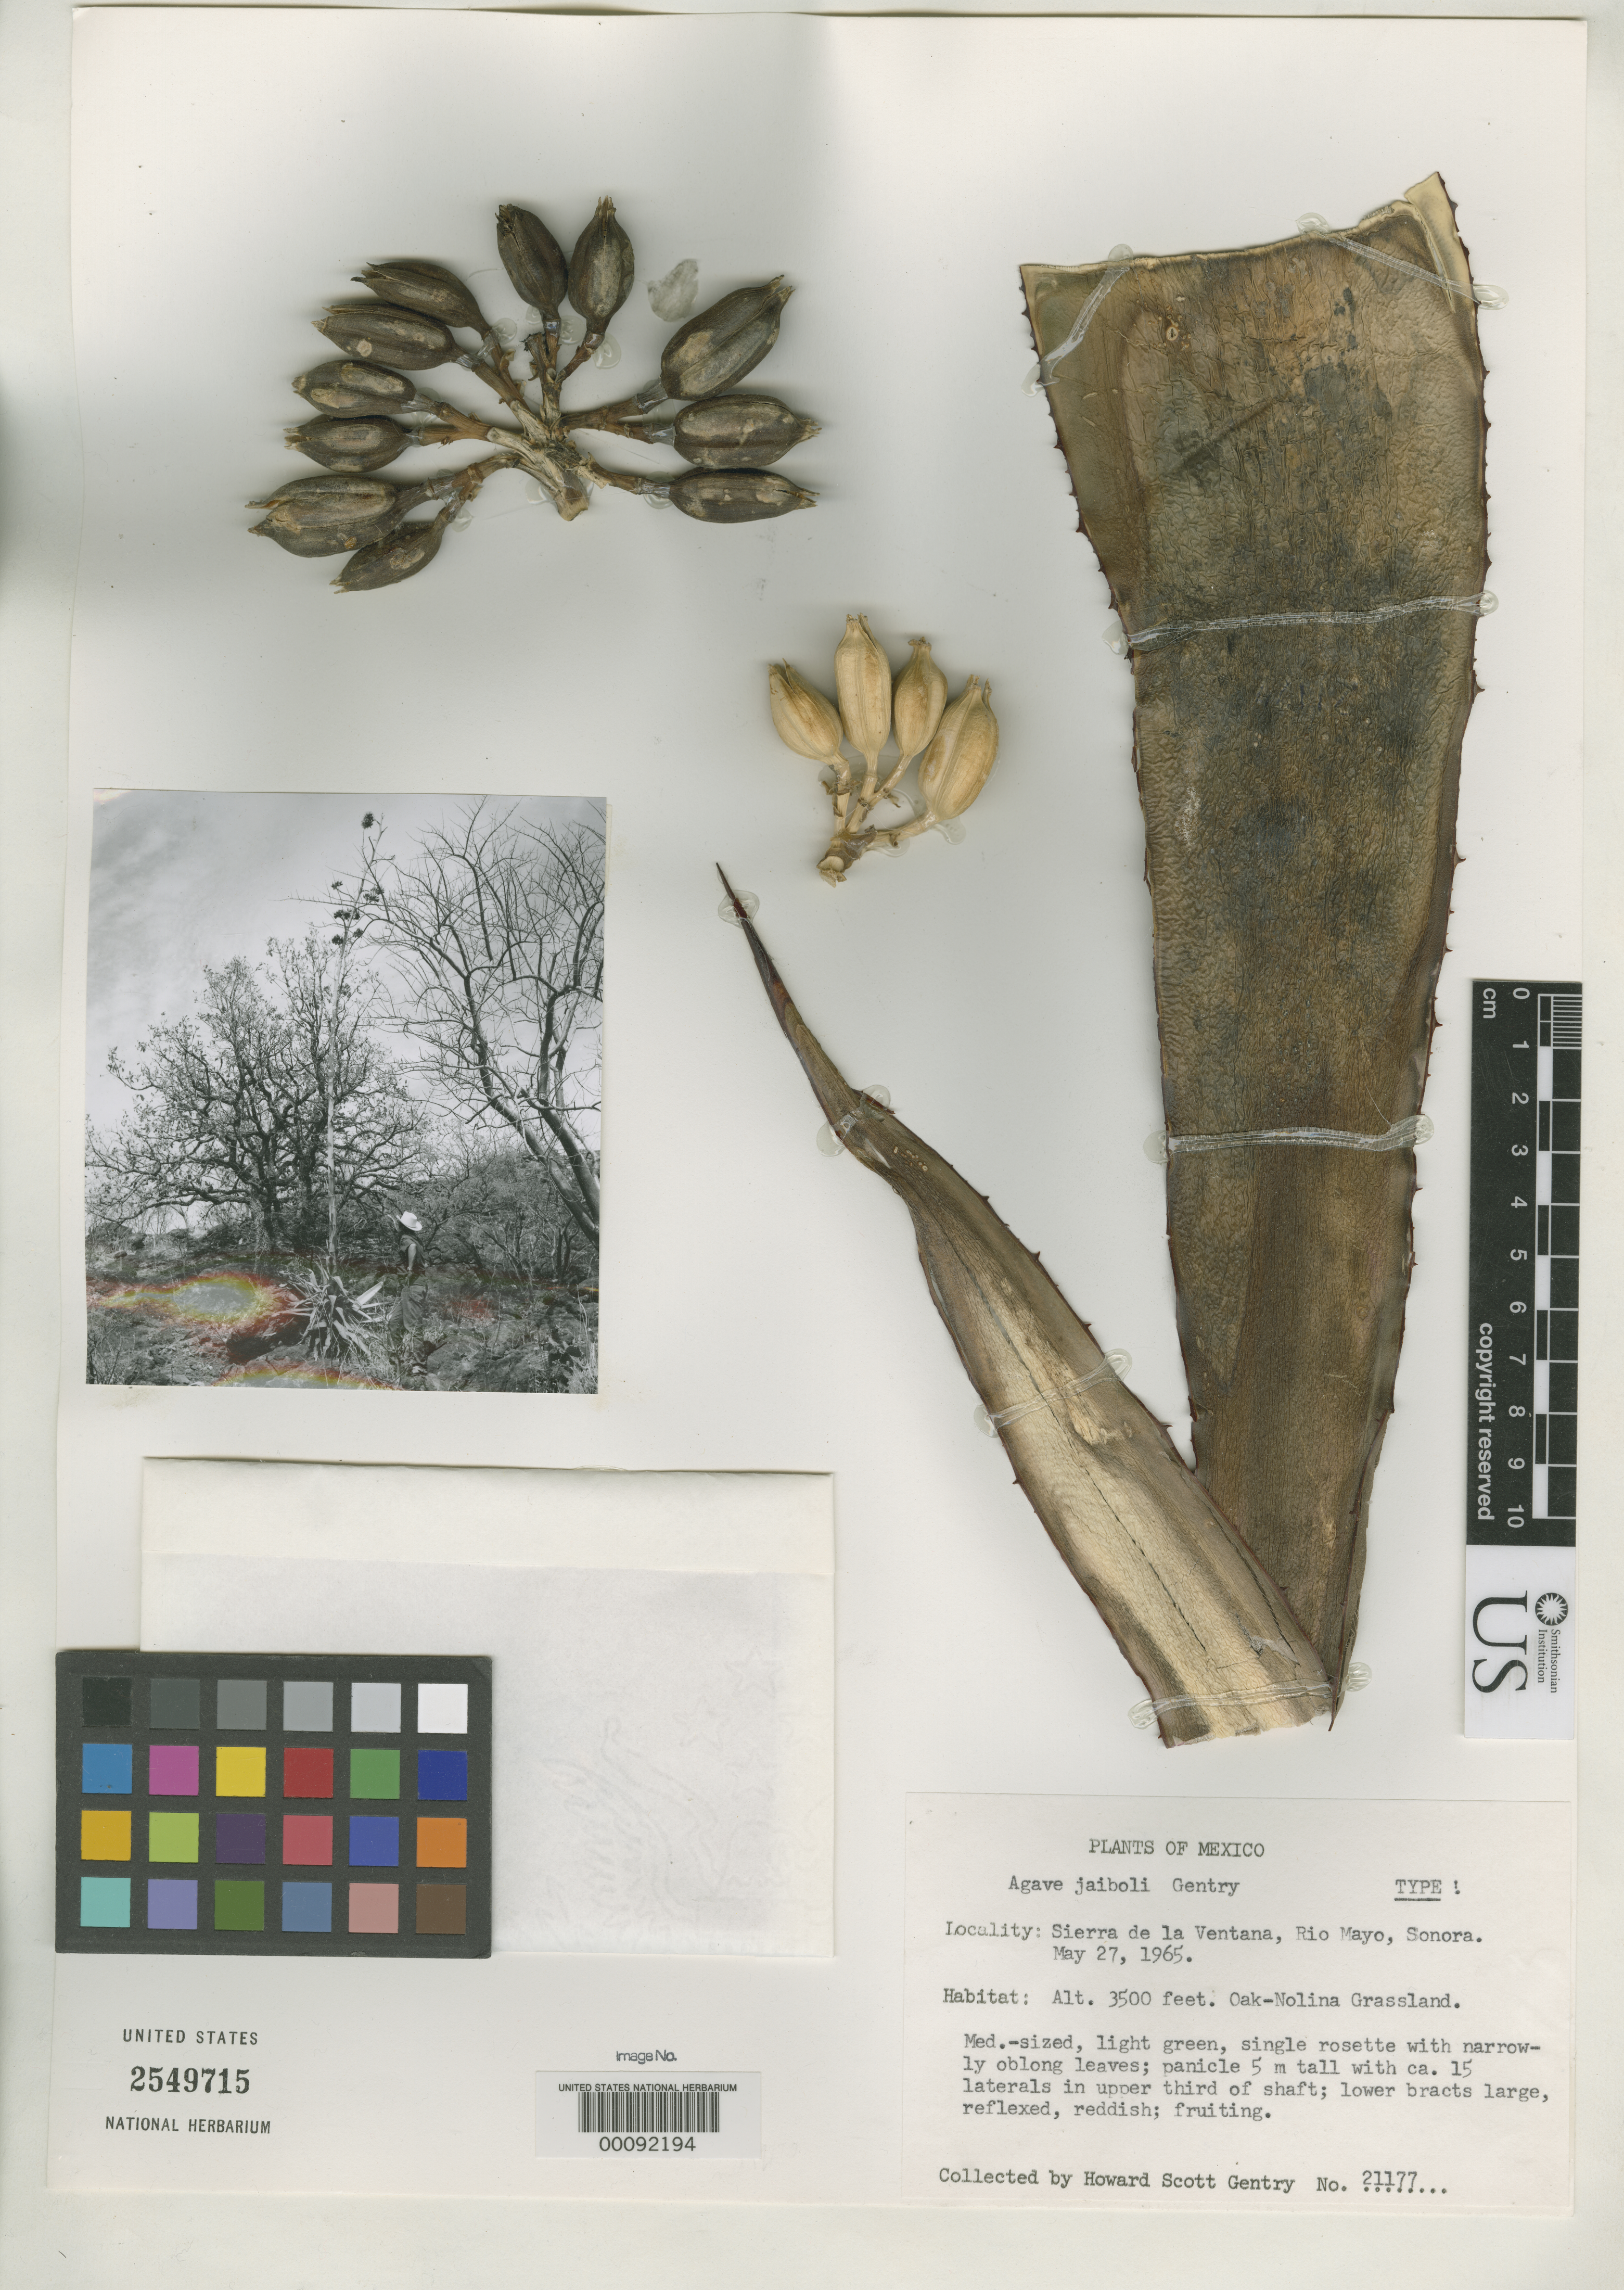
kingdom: Plantae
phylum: Tracheophyta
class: Liliopsida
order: Asparagales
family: Asparagaceae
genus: Agave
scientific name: Agave jaiboli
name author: Gentry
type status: Holotype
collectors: H. S. Gentry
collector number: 21177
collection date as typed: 27 May 1965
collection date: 1965-05-27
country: Mexico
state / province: Sonora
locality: Sierra de Ventana, Rio Mayo.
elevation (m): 1067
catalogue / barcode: US 2549715